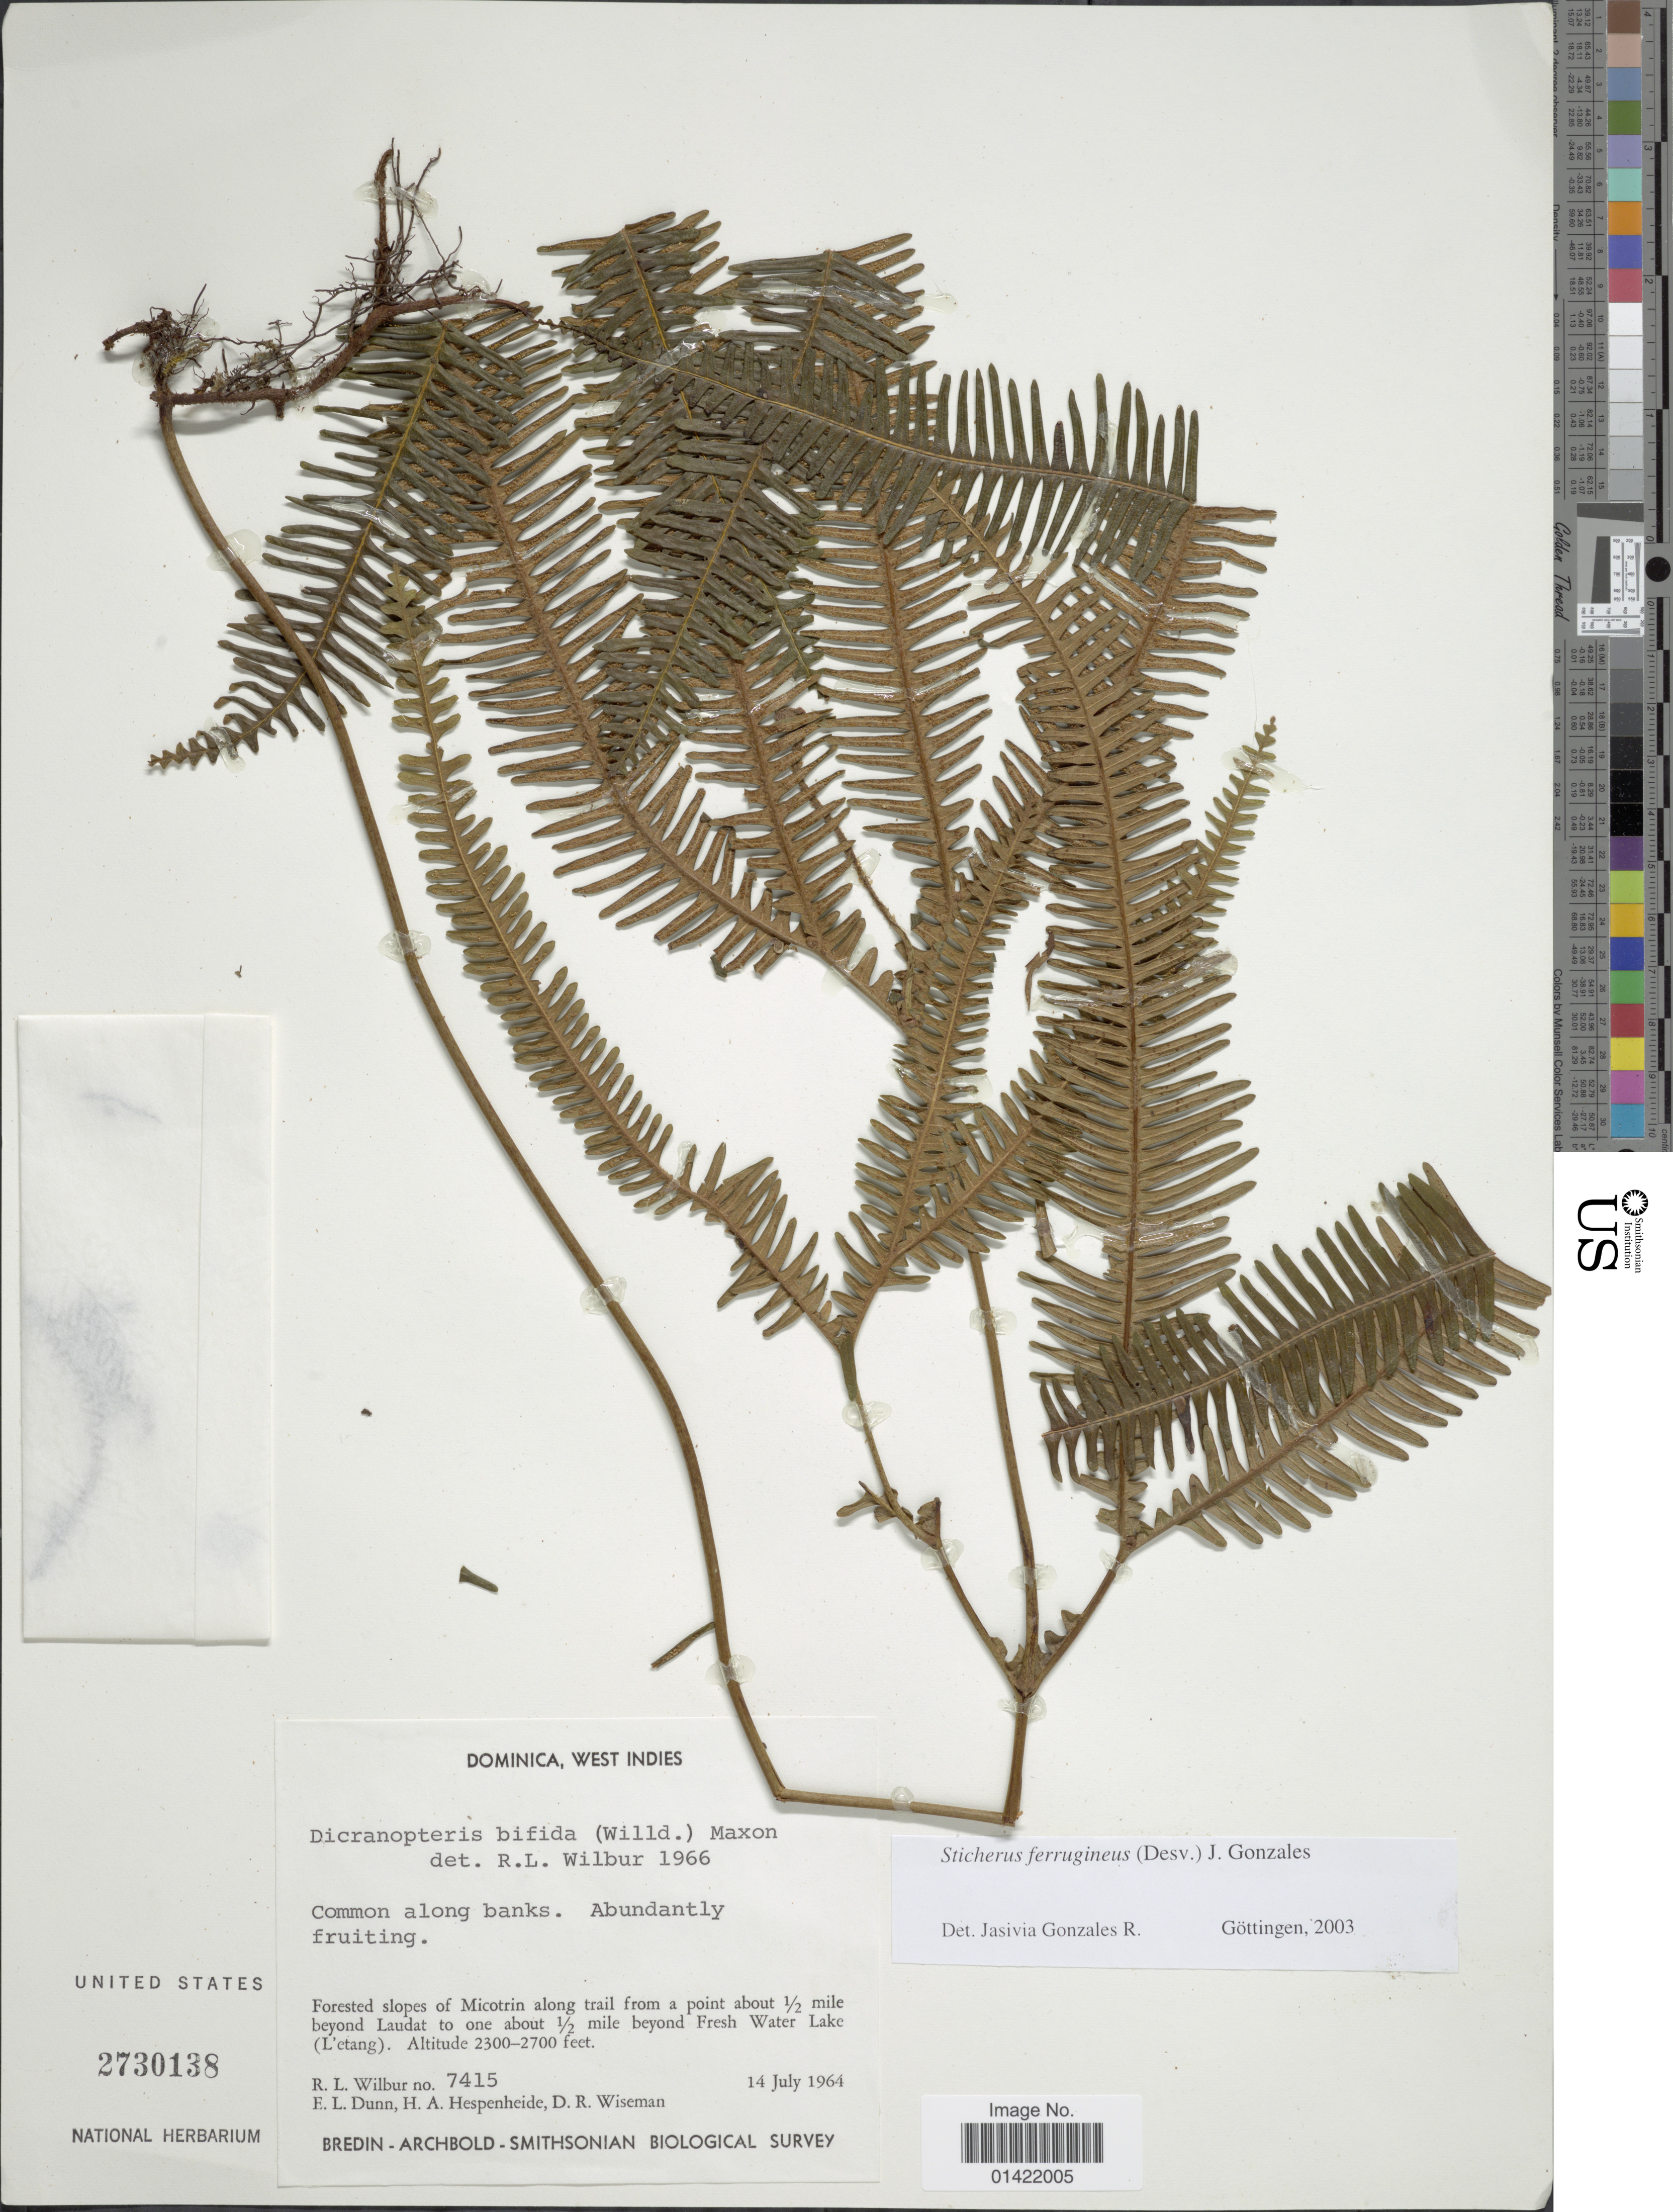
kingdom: Plantae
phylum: Tracheophyta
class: Polypodiopsida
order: Gleicheniales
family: Gleicheniaceae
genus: Sticherus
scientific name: Sticherus ferrugineus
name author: (Desv.) J. Gonzales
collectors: R. L. Wilbur, E. Dunn, H. Hespendheide & D. R. Wiseman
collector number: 7415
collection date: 1964-07-14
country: Dominica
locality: West Indies. Forested slopes of Micotrin along trail from a point about ½ mile beyond Laudat to one about ½ mile beyond Fresh Water Lake (L'etang).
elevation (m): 701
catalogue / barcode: US 2730138